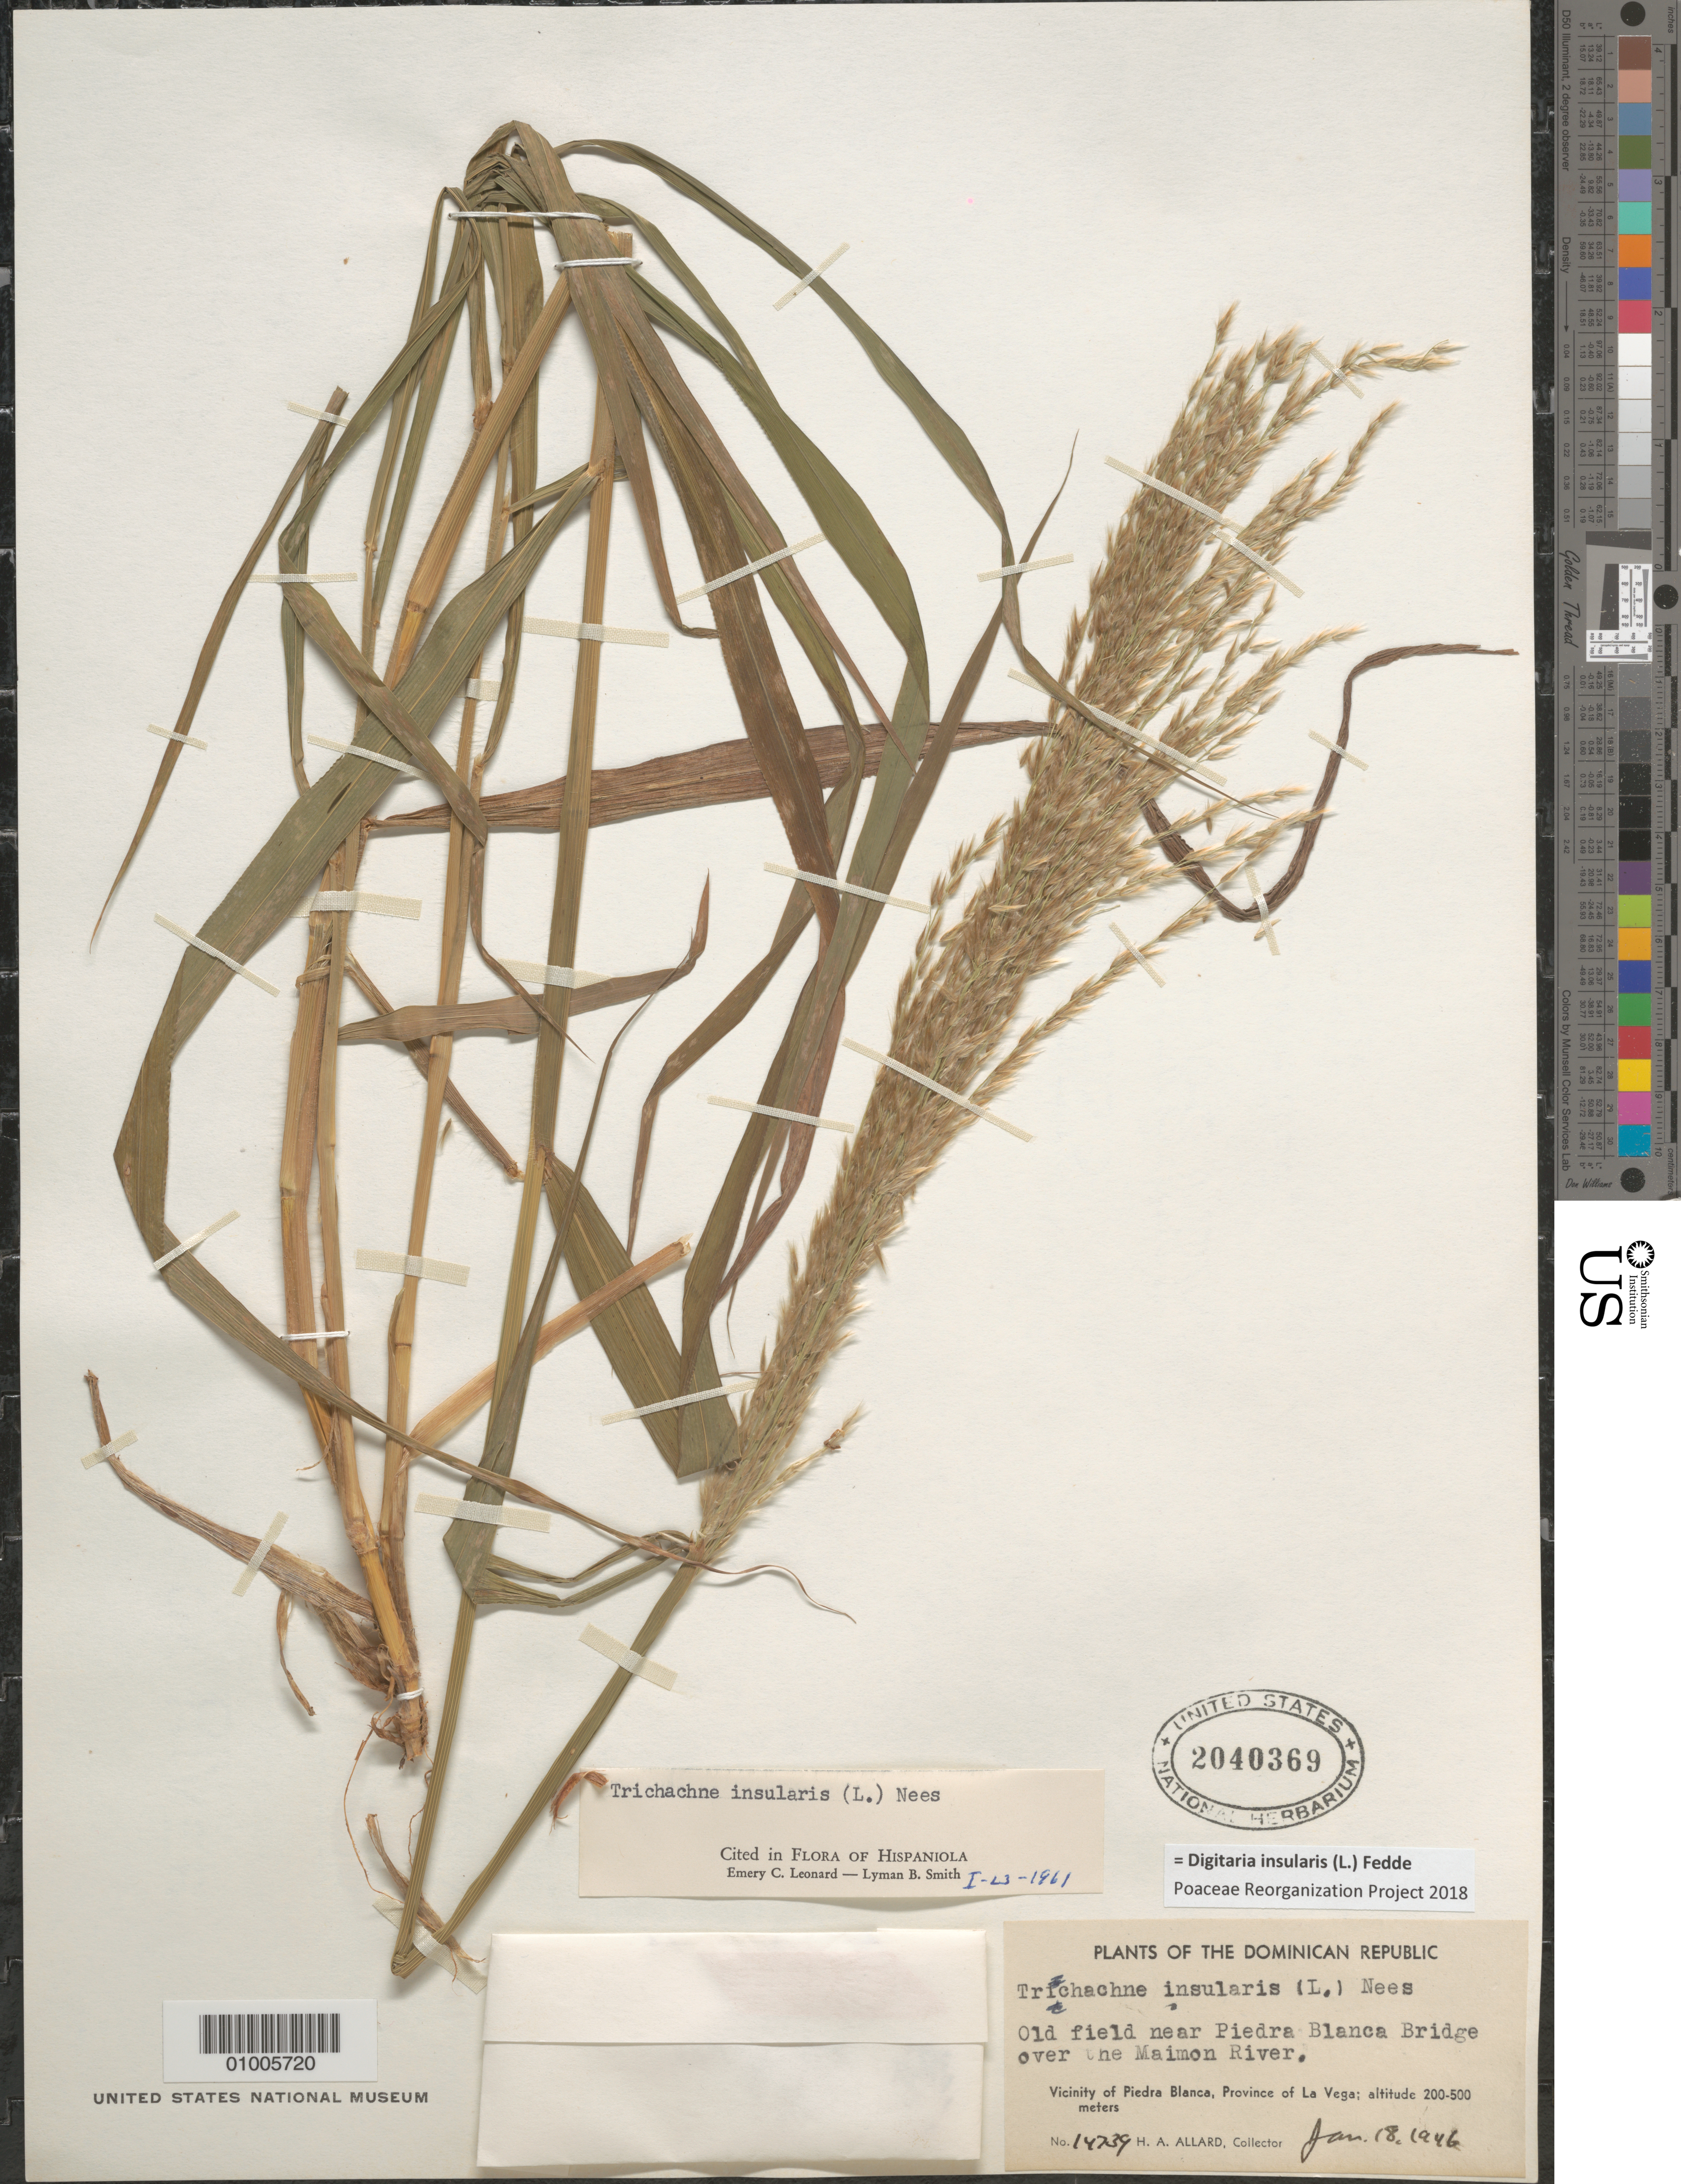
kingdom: Plantae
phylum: Tracheophyta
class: Liliopsida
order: Poales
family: Poaceae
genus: Digitaria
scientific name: Digitaria insularis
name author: (L.) Mez ex Ekman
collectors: H. A. Allard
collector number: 14739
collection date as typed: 18 Jan 1946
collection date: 1946-01-18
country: Dominican Republic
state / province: La Vega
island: Hispaniola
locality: vicinity of piedraBlanca, old fied near piedra Blanca Bridge over the Maimon river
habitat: old field near bridge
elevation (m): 200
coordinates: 0 N, 0 E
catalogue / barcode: US 2040369